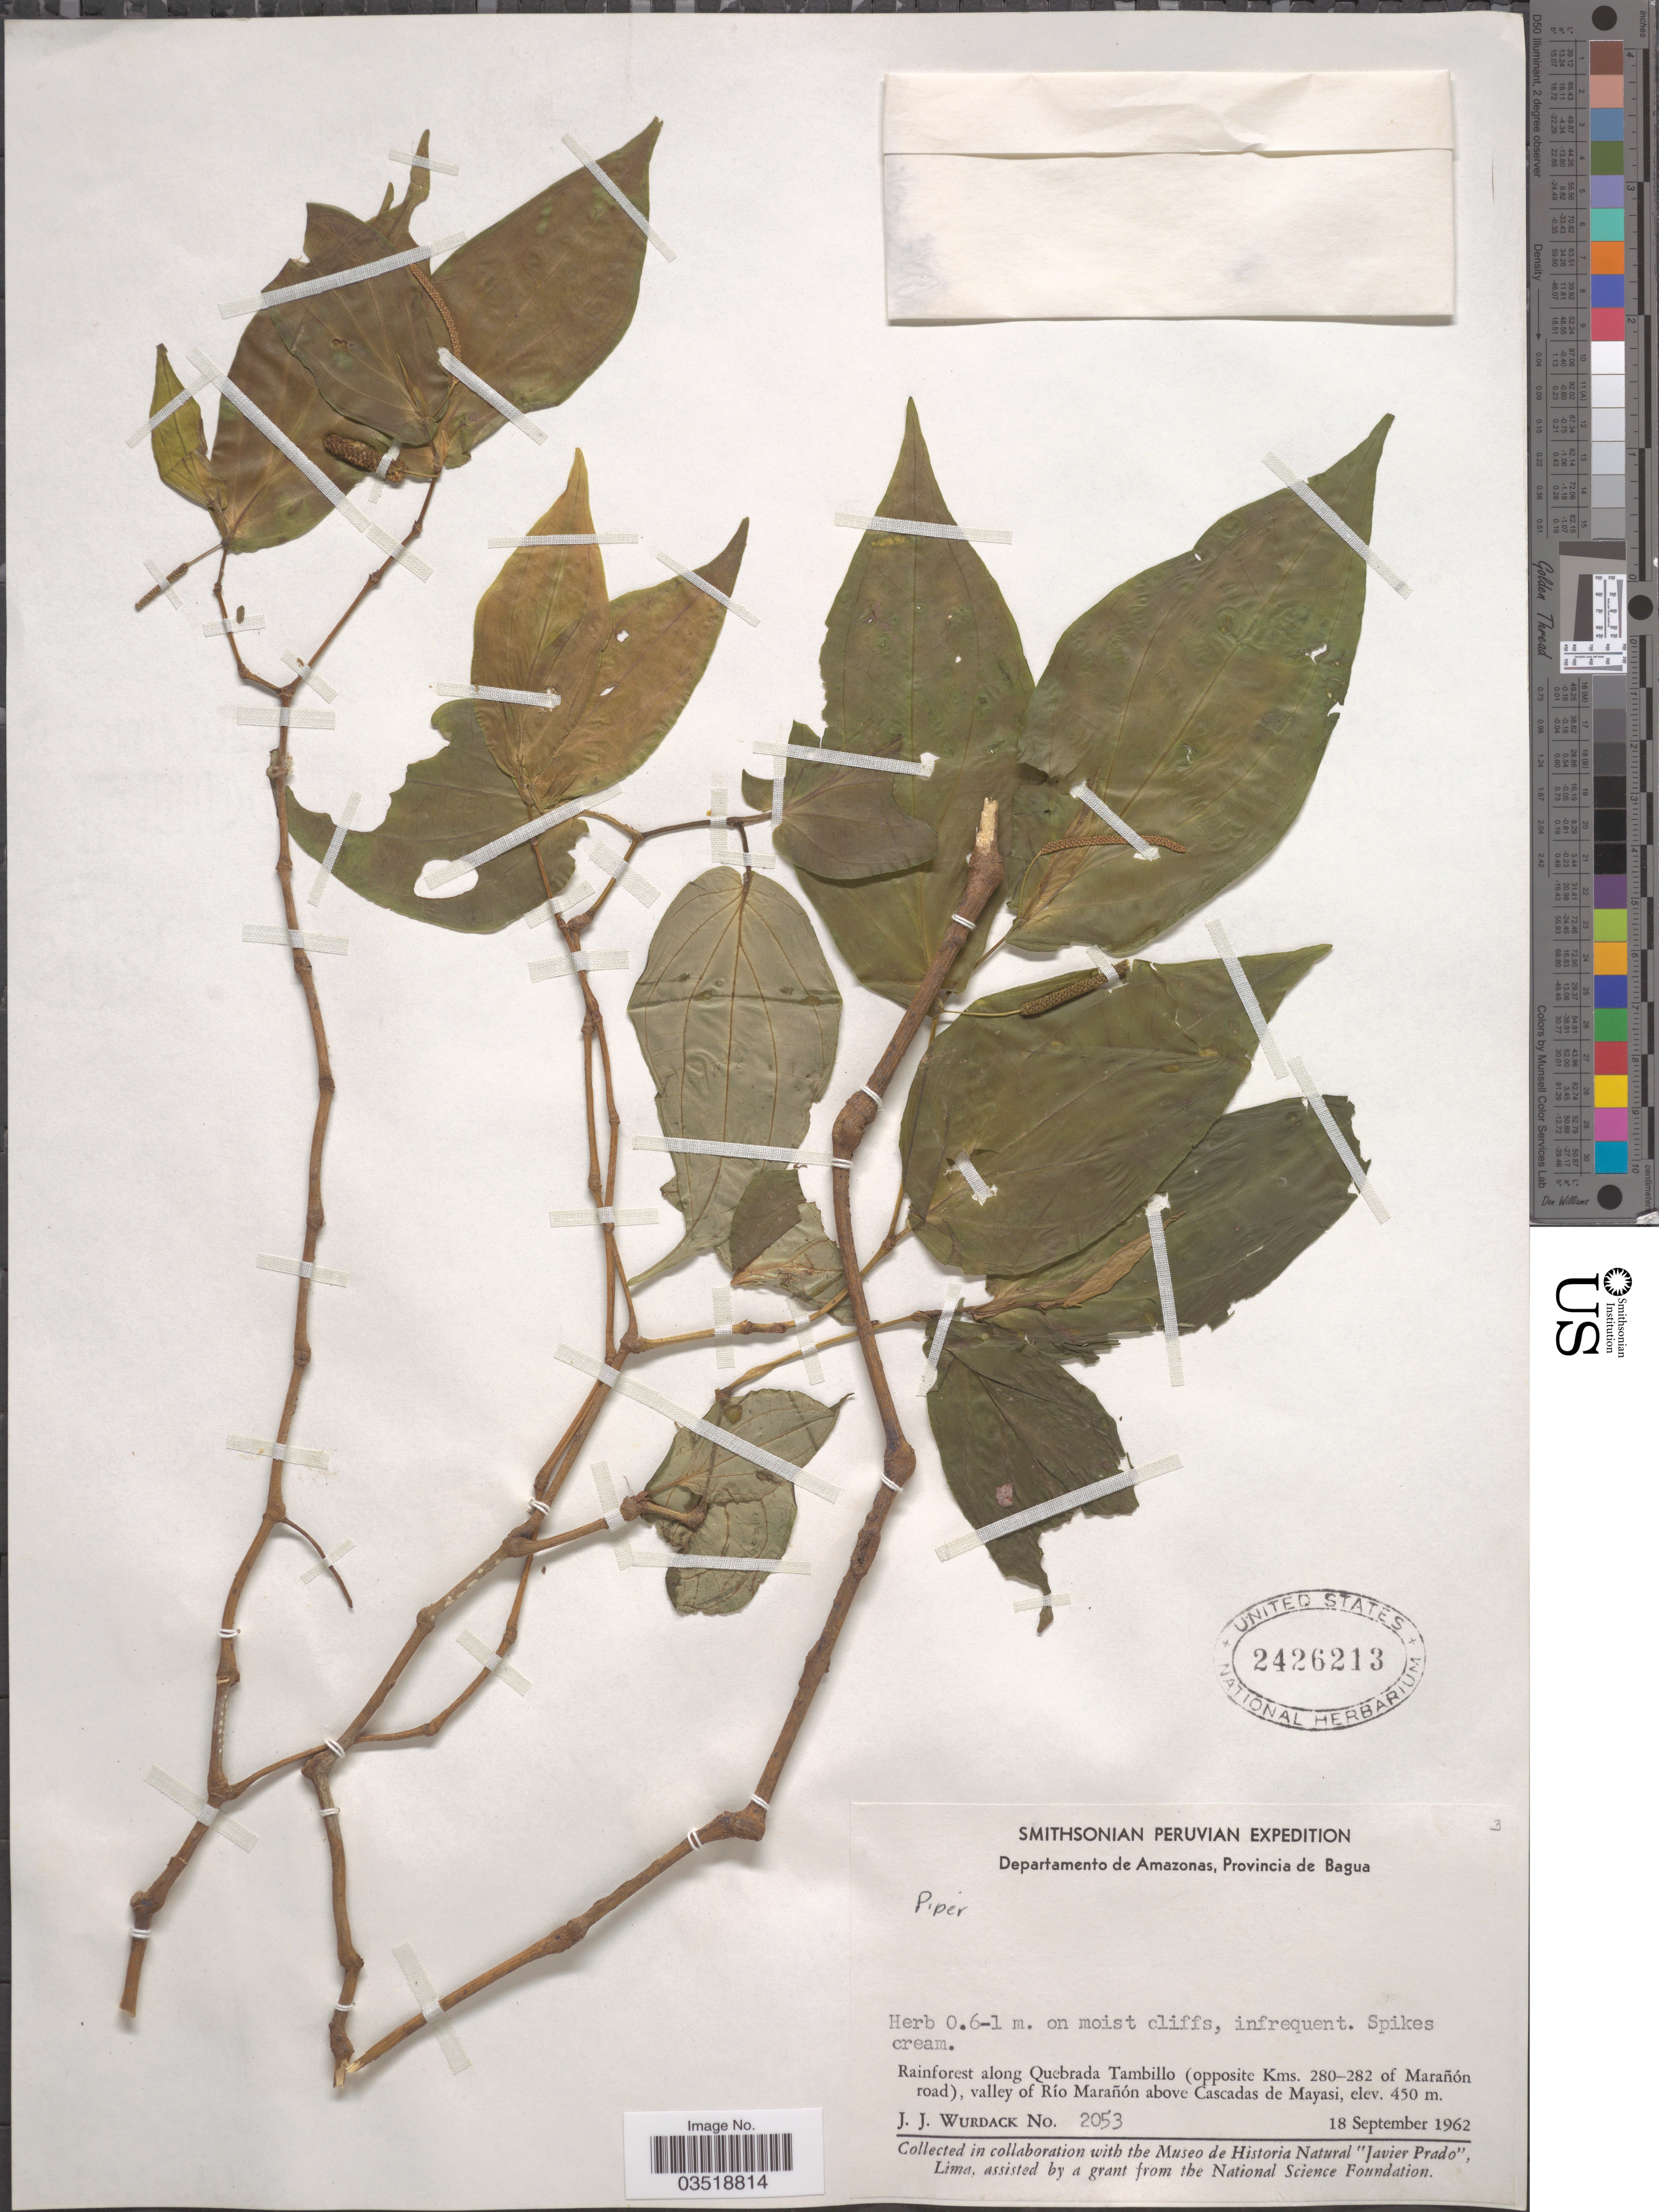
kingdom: Plantae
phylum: Tracheophyta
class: Magnoliopsida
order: Piperales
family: Piperaceae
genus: Piper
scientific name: Piper sp.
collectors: J. J. Wurdack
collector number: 2053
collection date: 1962-09-18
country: Peru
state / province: Amazonas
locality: Departamento de Amazonas, Provincia de Bagua. Rainforest along Quebrada Tambillo (opposite Kms. 280-282 of Marañón road), valley of Río Marañón above Cascadas de Mayasi.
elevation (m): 450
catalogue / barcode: US 2426213